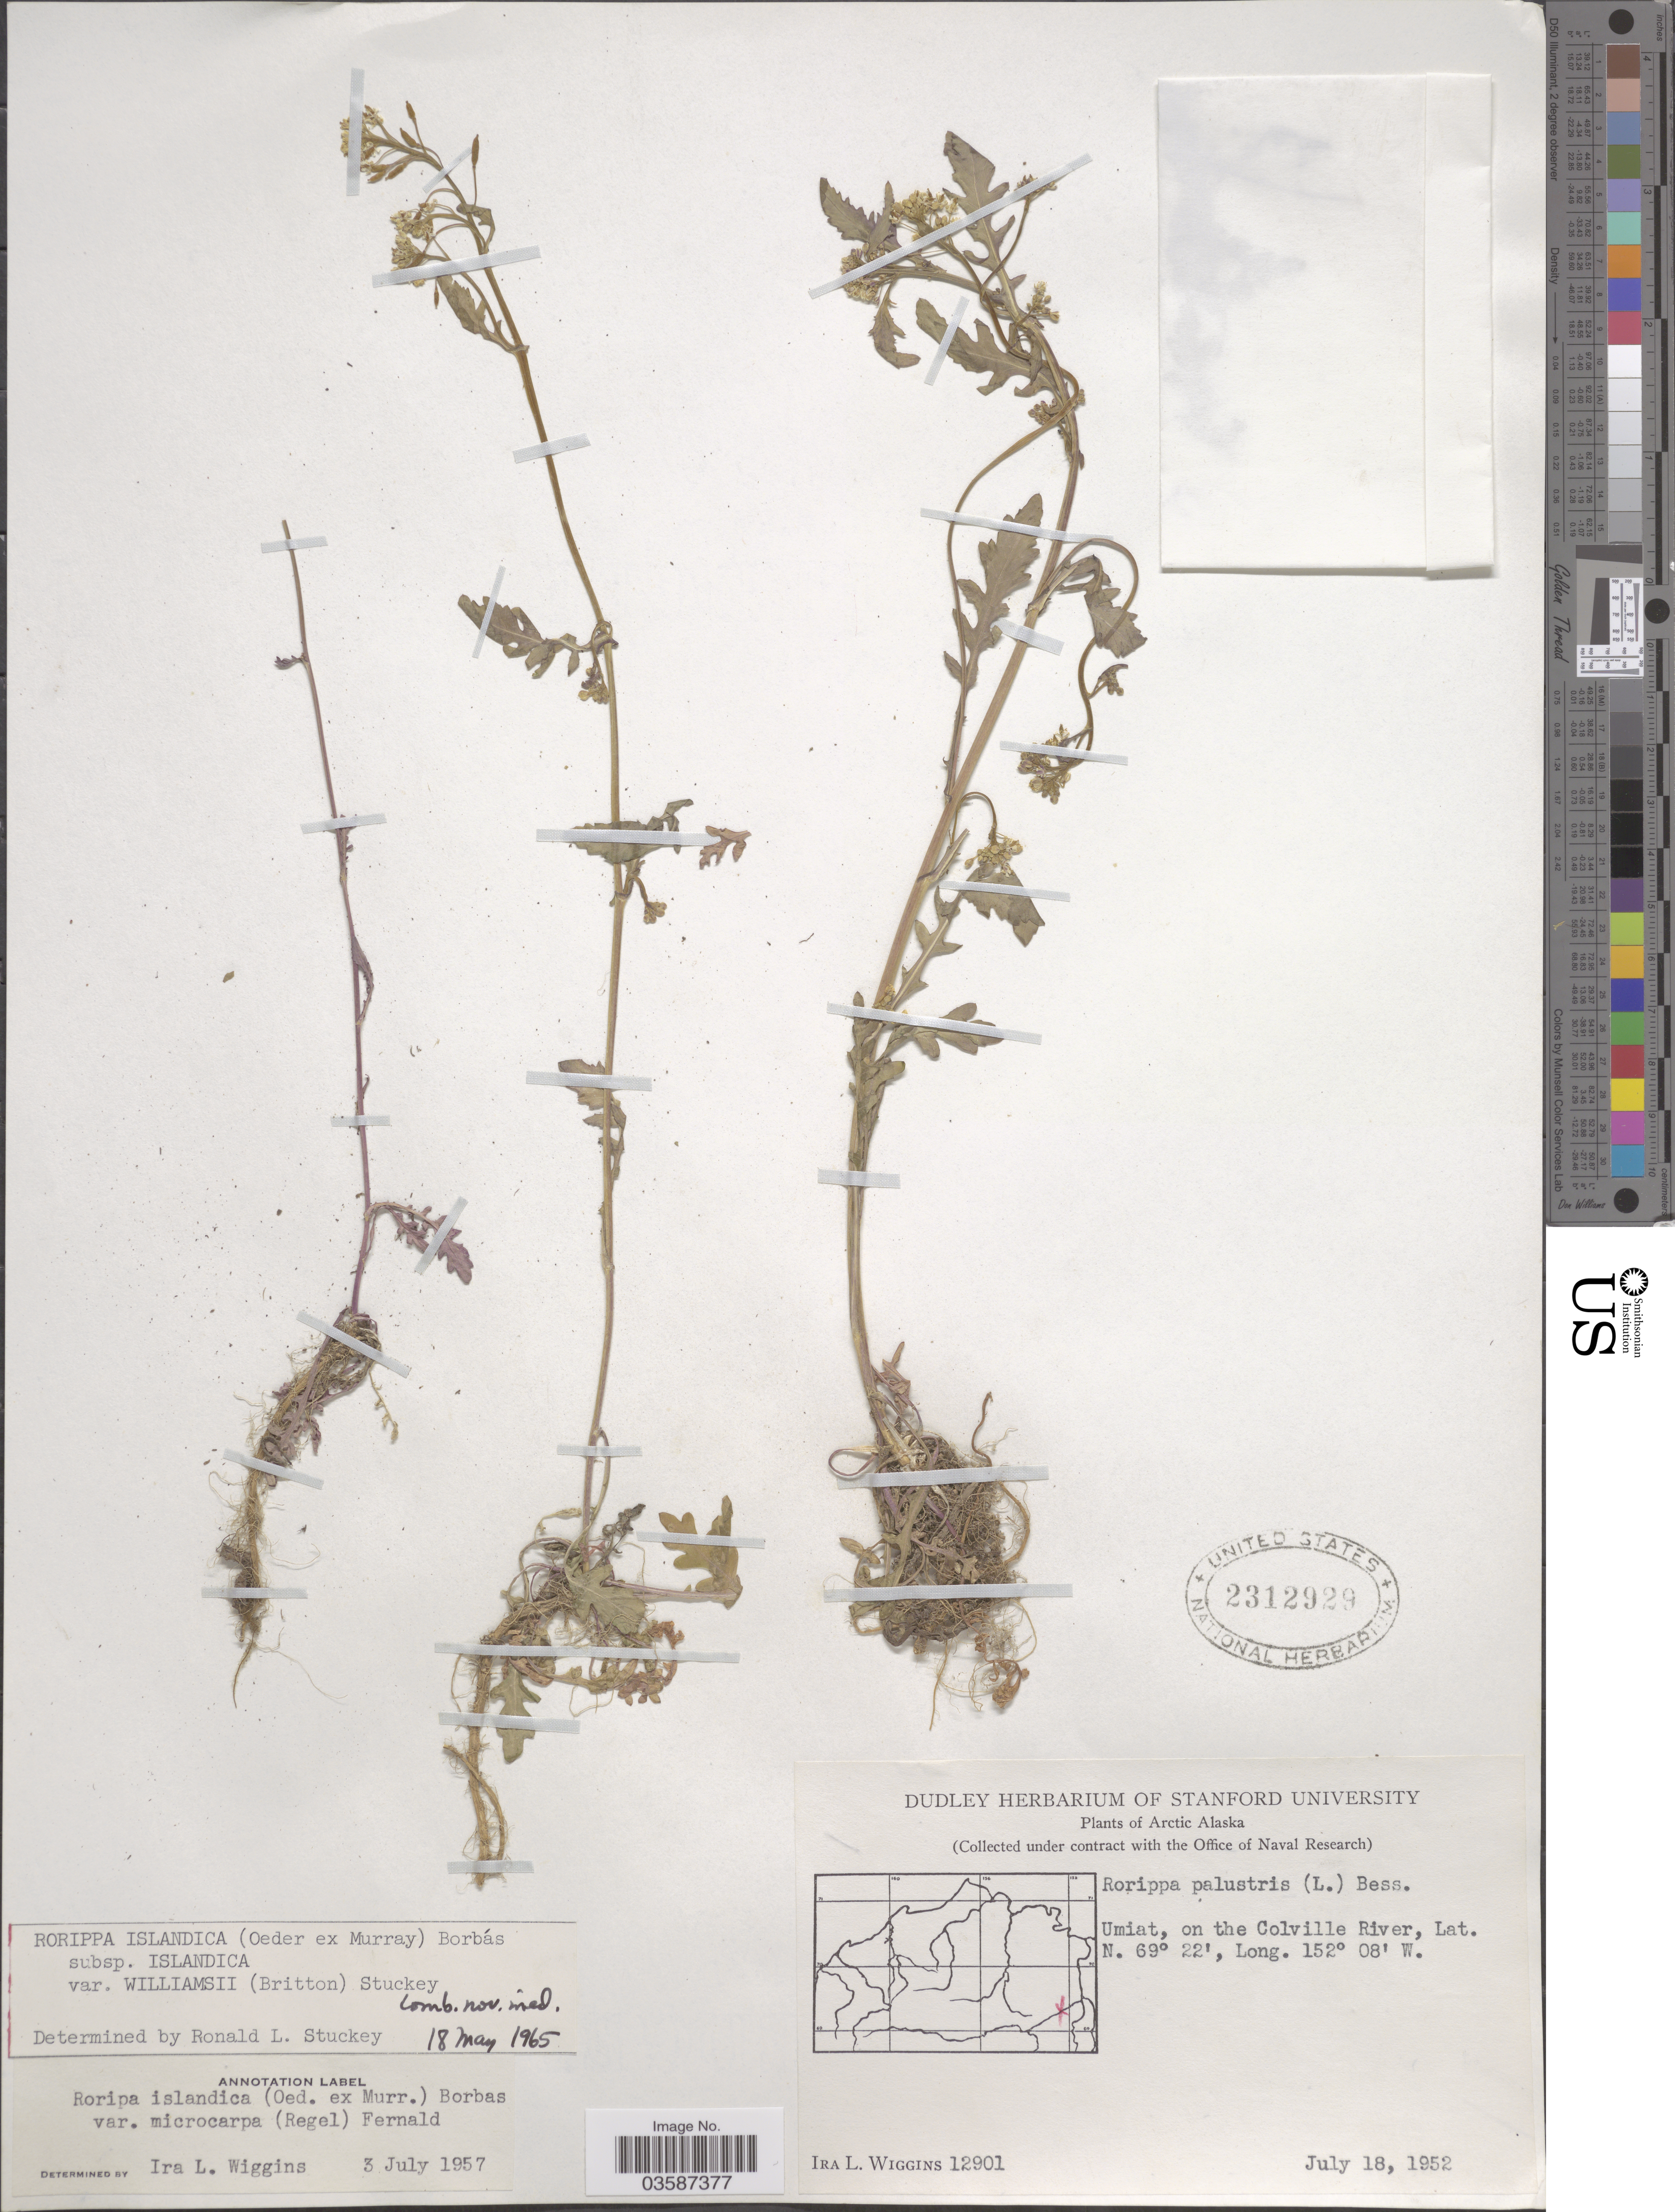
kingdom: Plantae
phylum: Tracheophyta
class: Magnoliopsida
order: Brassicales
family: Brassicaceae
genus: Rorippa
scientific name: Rorippa islandica var. williamsii (Britton) Stuckey comb. nov. ined.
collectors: I. L. Wiggins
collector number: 12901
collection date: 1952-07-18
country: United States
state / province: Alaska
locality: Arctic Alaska. Umiat, on the Colville River.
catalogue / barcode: US 2312929